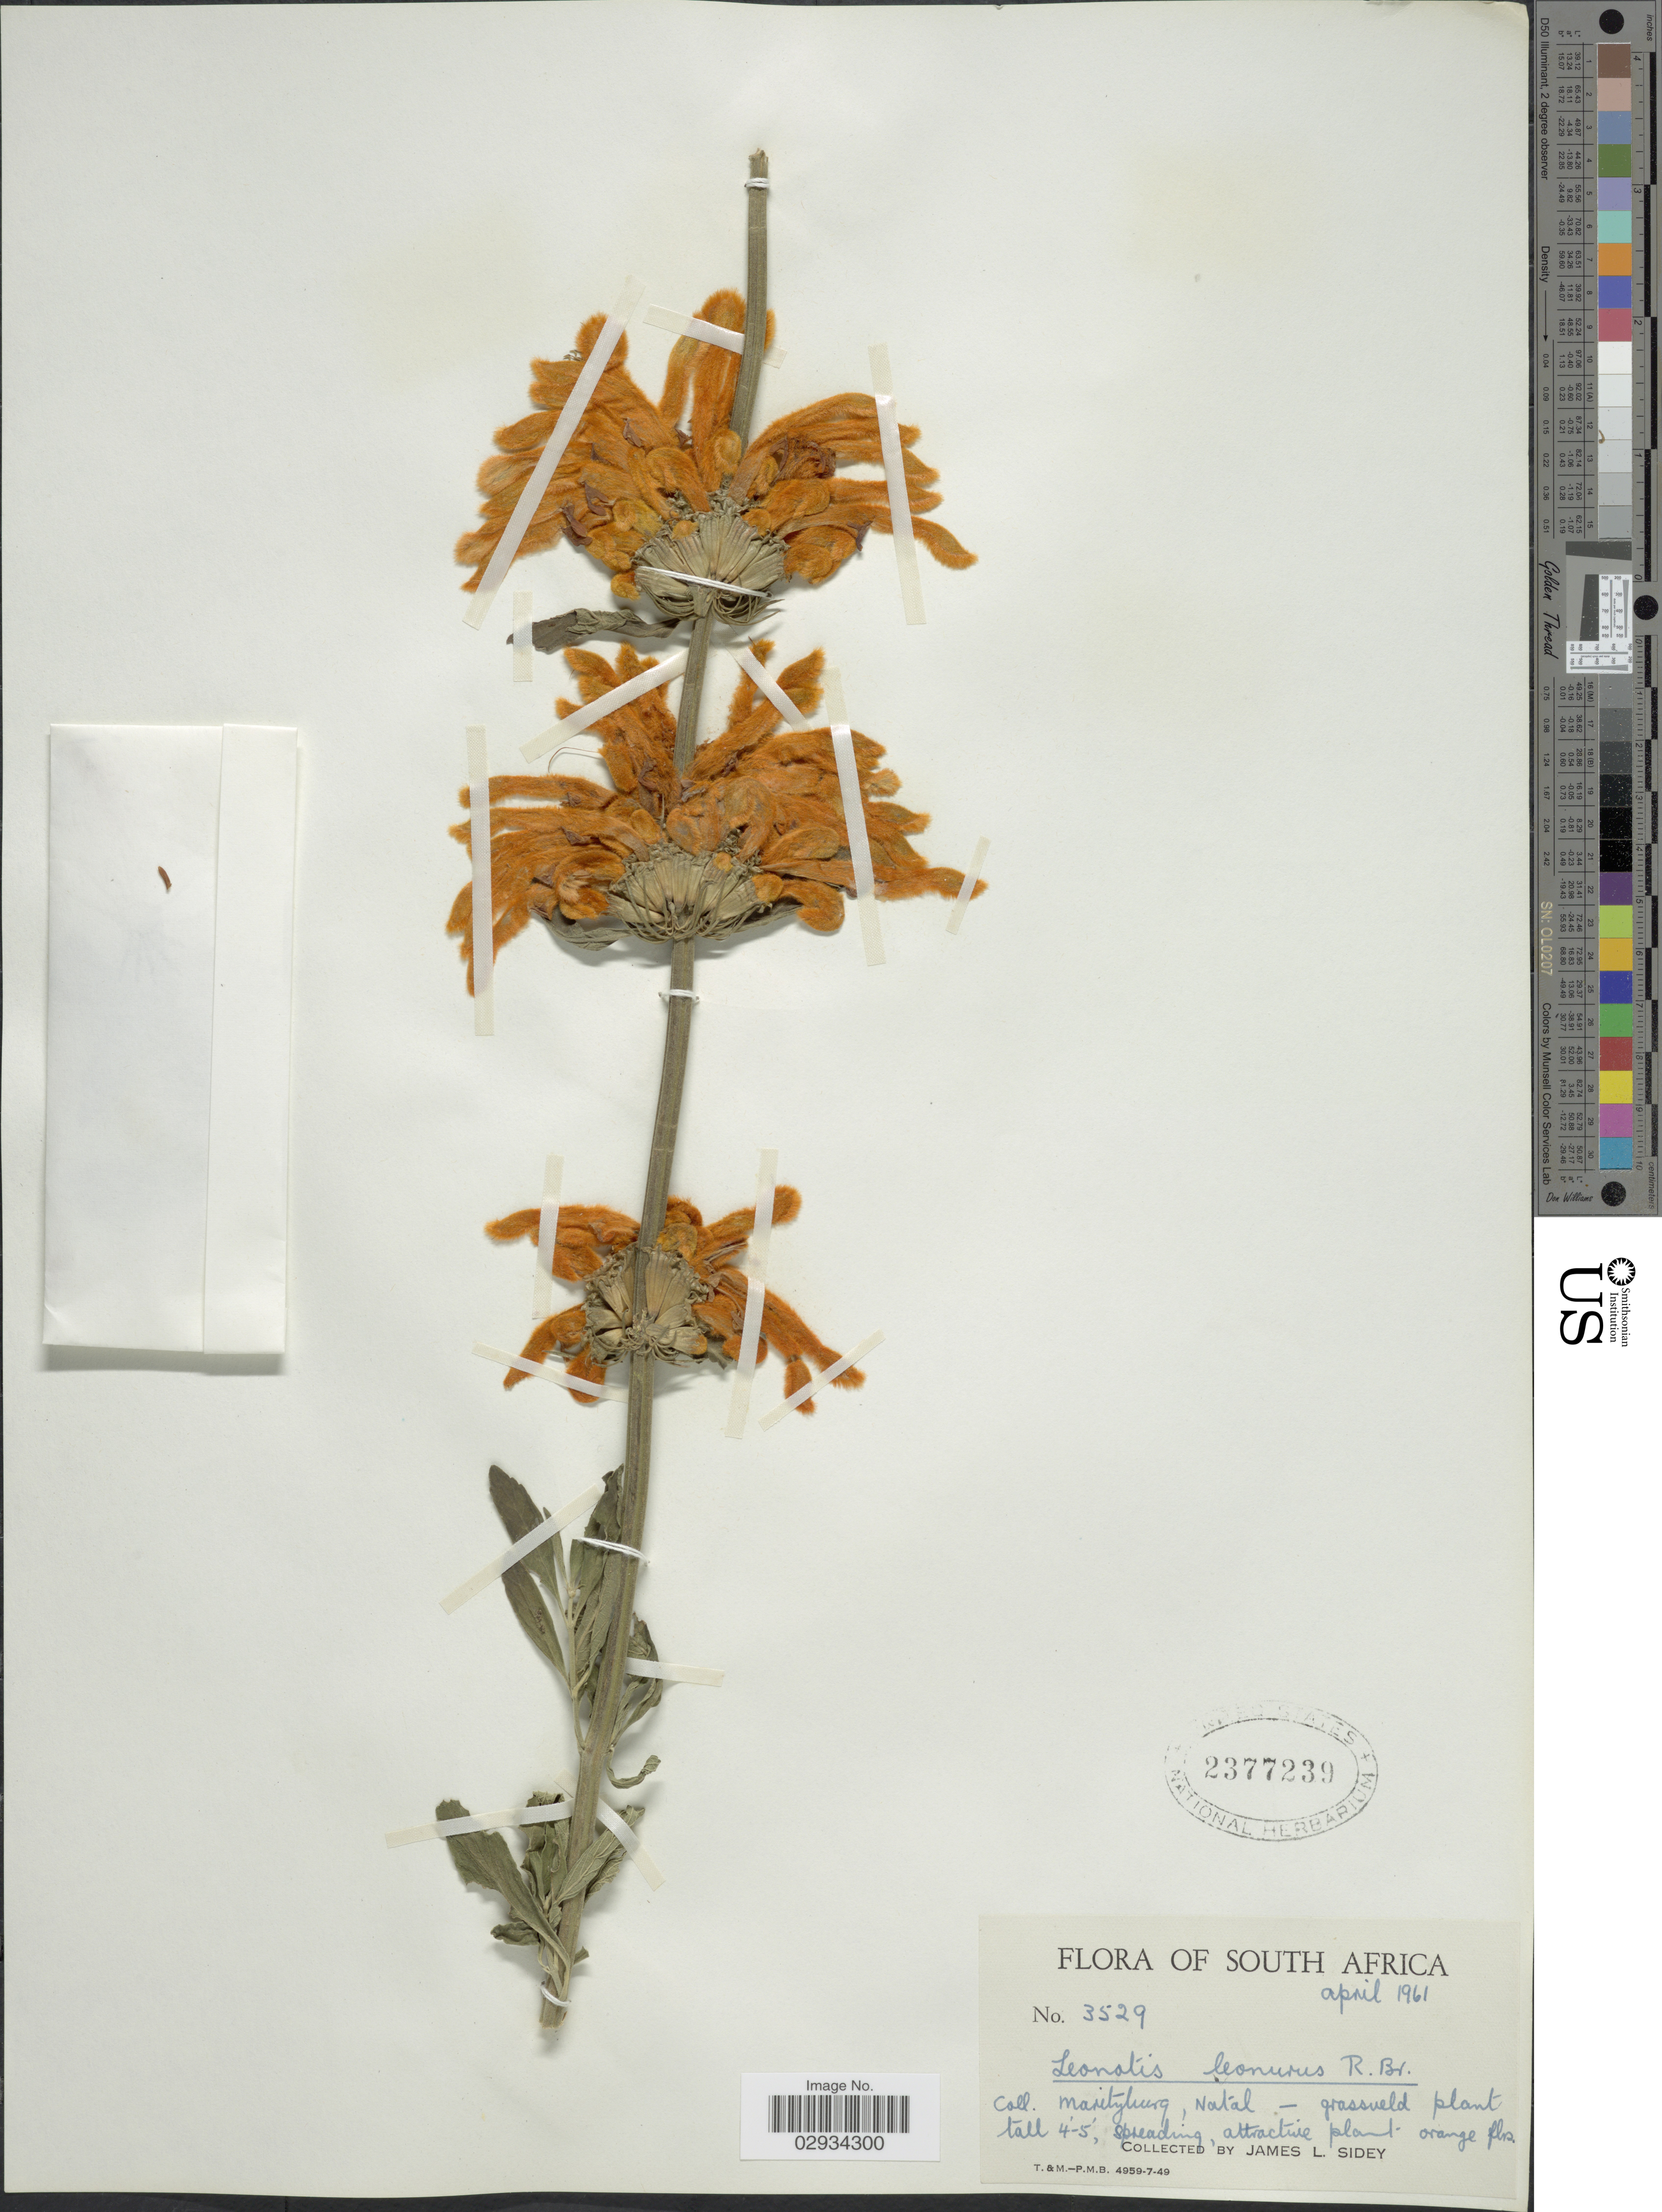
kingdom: Plantae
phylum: Tracheophyta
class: Magnoliopsida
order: Lamiales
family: Lamiaceae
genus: Leonotis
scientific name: Leonotis leonurus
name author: (L.) R. Br.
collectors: J. L. Sidey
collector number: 3529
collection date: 1961-04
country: South Africa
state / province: KwaZulu-Natal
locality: Maritzburg, Natal.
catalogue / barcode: US 2377239